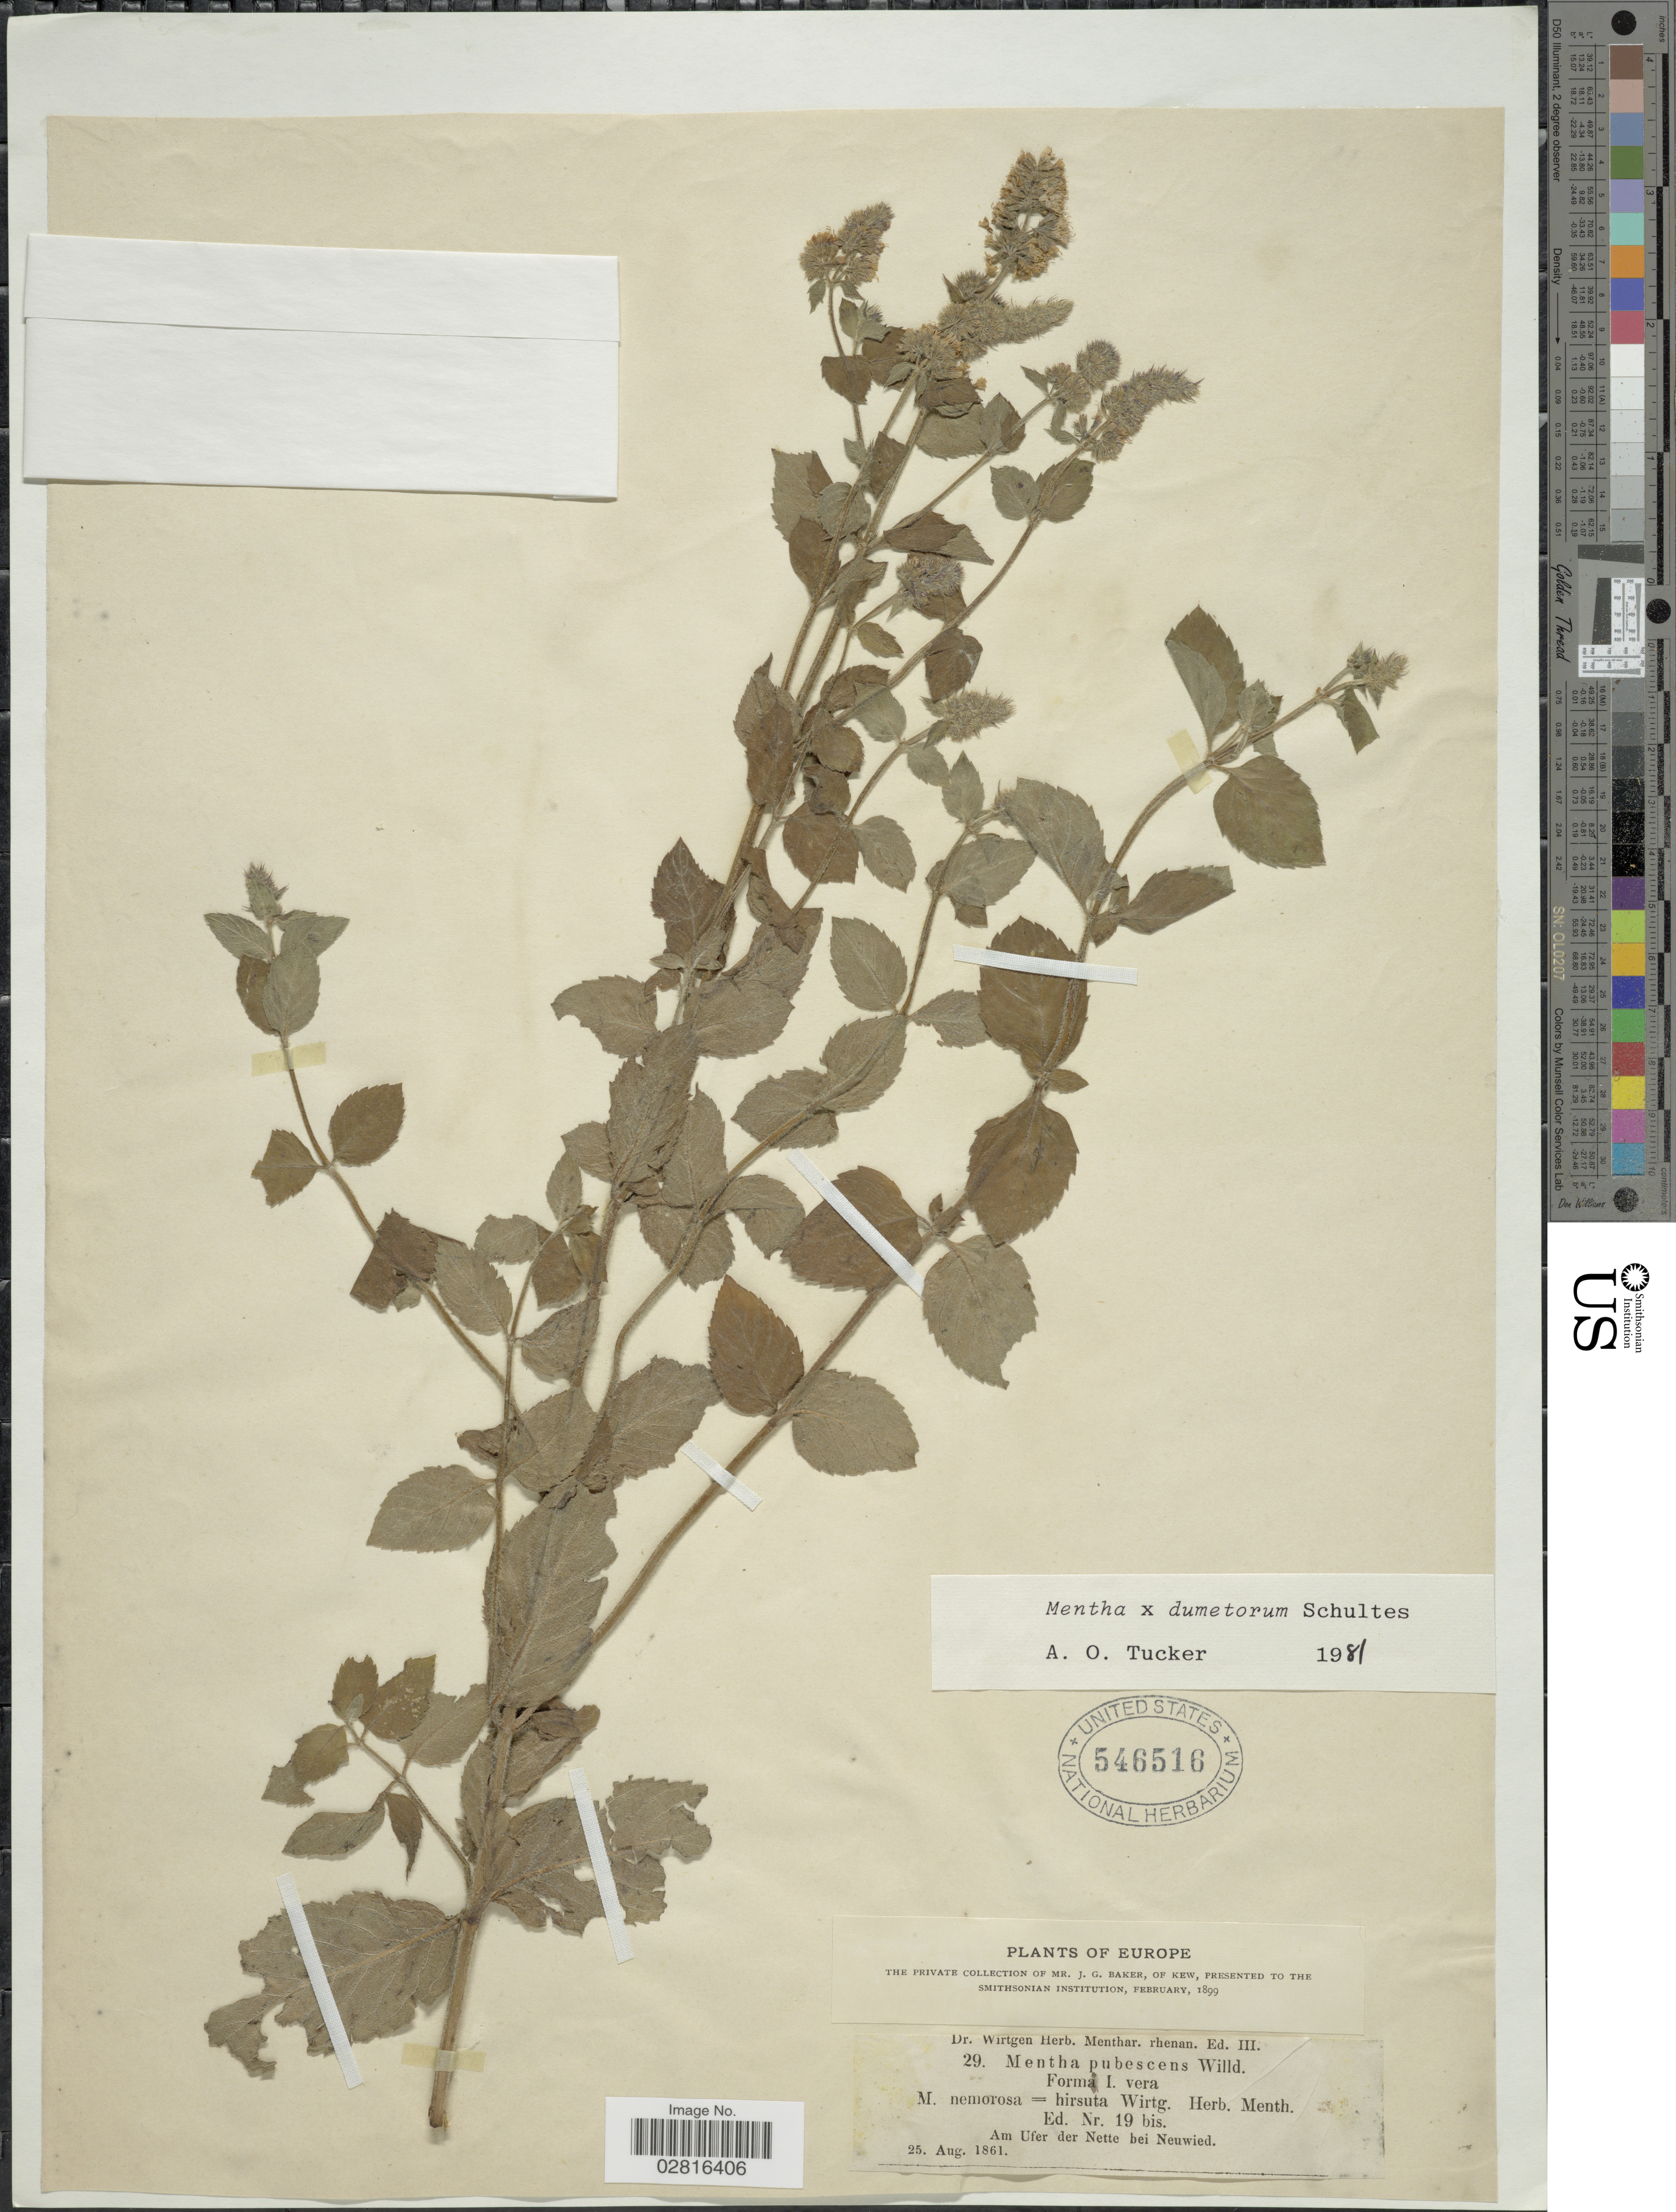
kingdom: Plantae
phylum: Tracheophyta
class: Magnoliopsida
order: Lamiales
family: Lamiaceae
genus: Mentha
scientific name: Mentha x dumetorum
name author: Schult.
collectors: J. G. Baker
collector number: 29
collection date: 1861-08-25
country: Germany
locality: Europe. Am Ufer der Nette bei Neuwied.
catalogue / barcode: US 546516